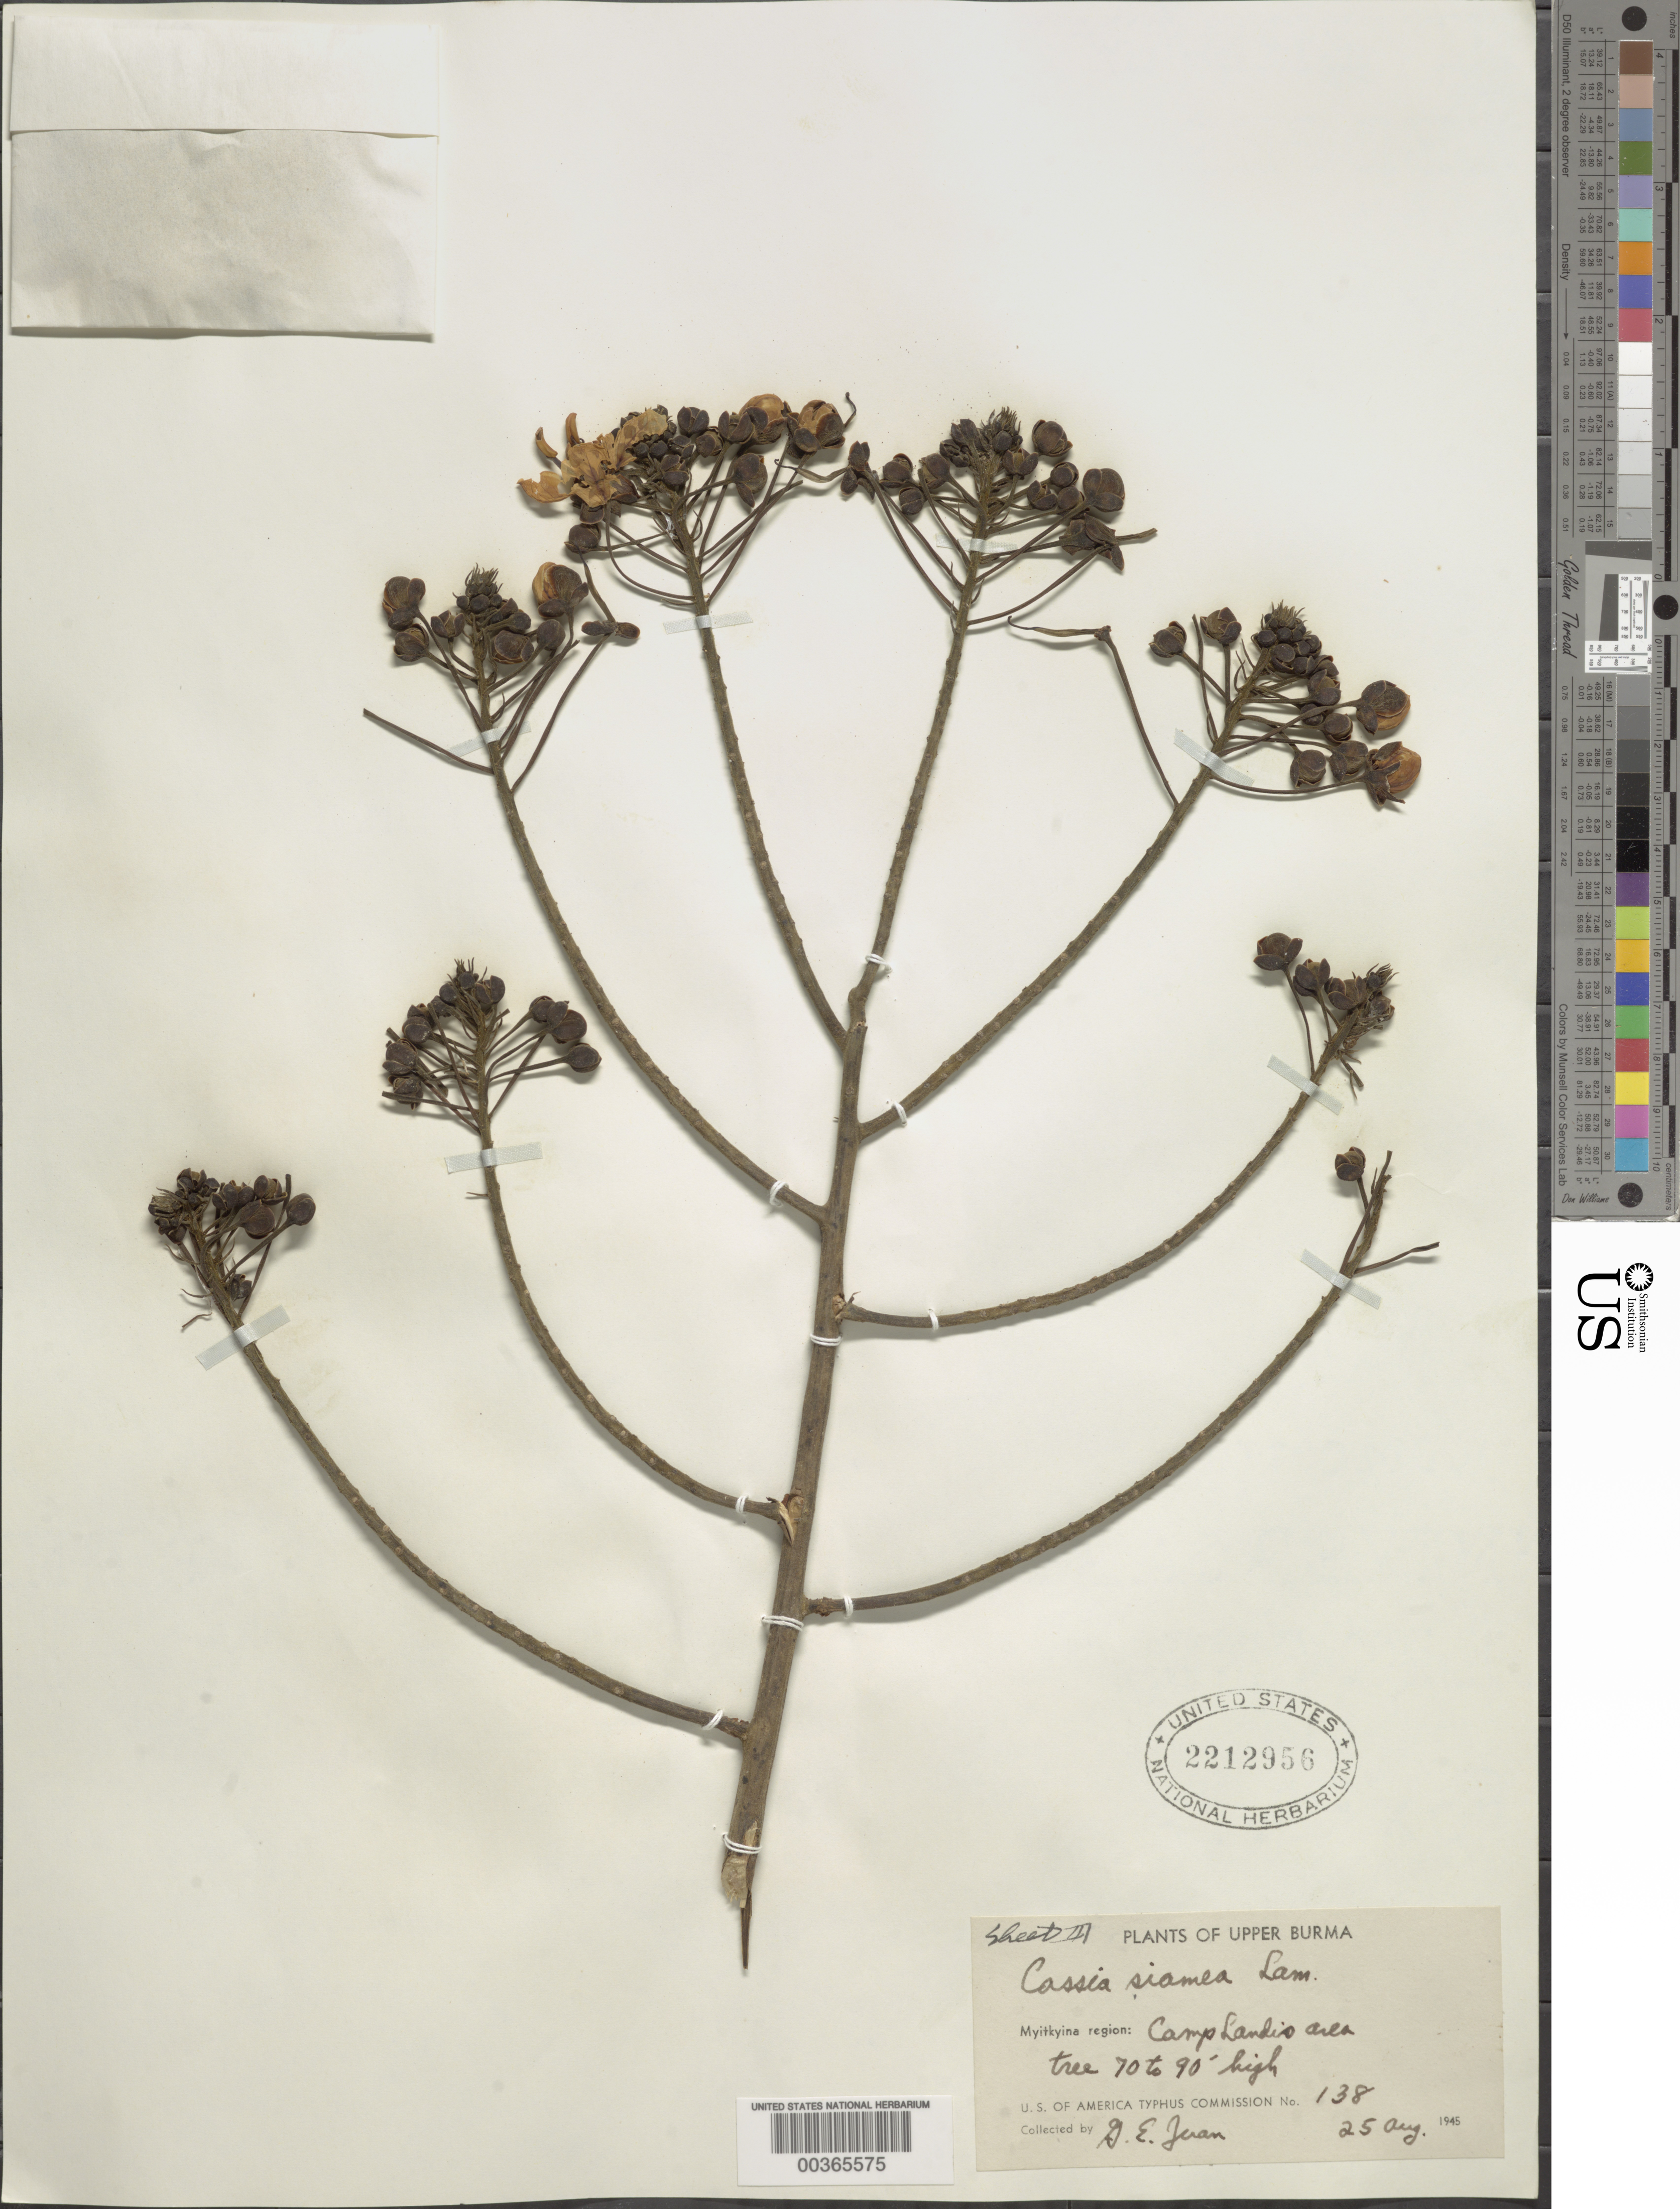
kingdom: Plantae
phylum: Tracheophyta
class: Magnoliopsida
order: Fabales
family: Fabaceae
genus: Senna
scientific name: Senna siamea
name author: (Lam.) H.S. Irwin & Barneby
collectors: G. Juan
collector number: USA Typhus Commission No. 138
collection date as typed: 25 Aug 1945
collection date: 1945-08-25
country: Myanmar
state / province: Kachin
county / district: Myitkyina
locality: Upper Burma; Myitkyina region; Camp Landis area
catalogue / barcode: US 2212956